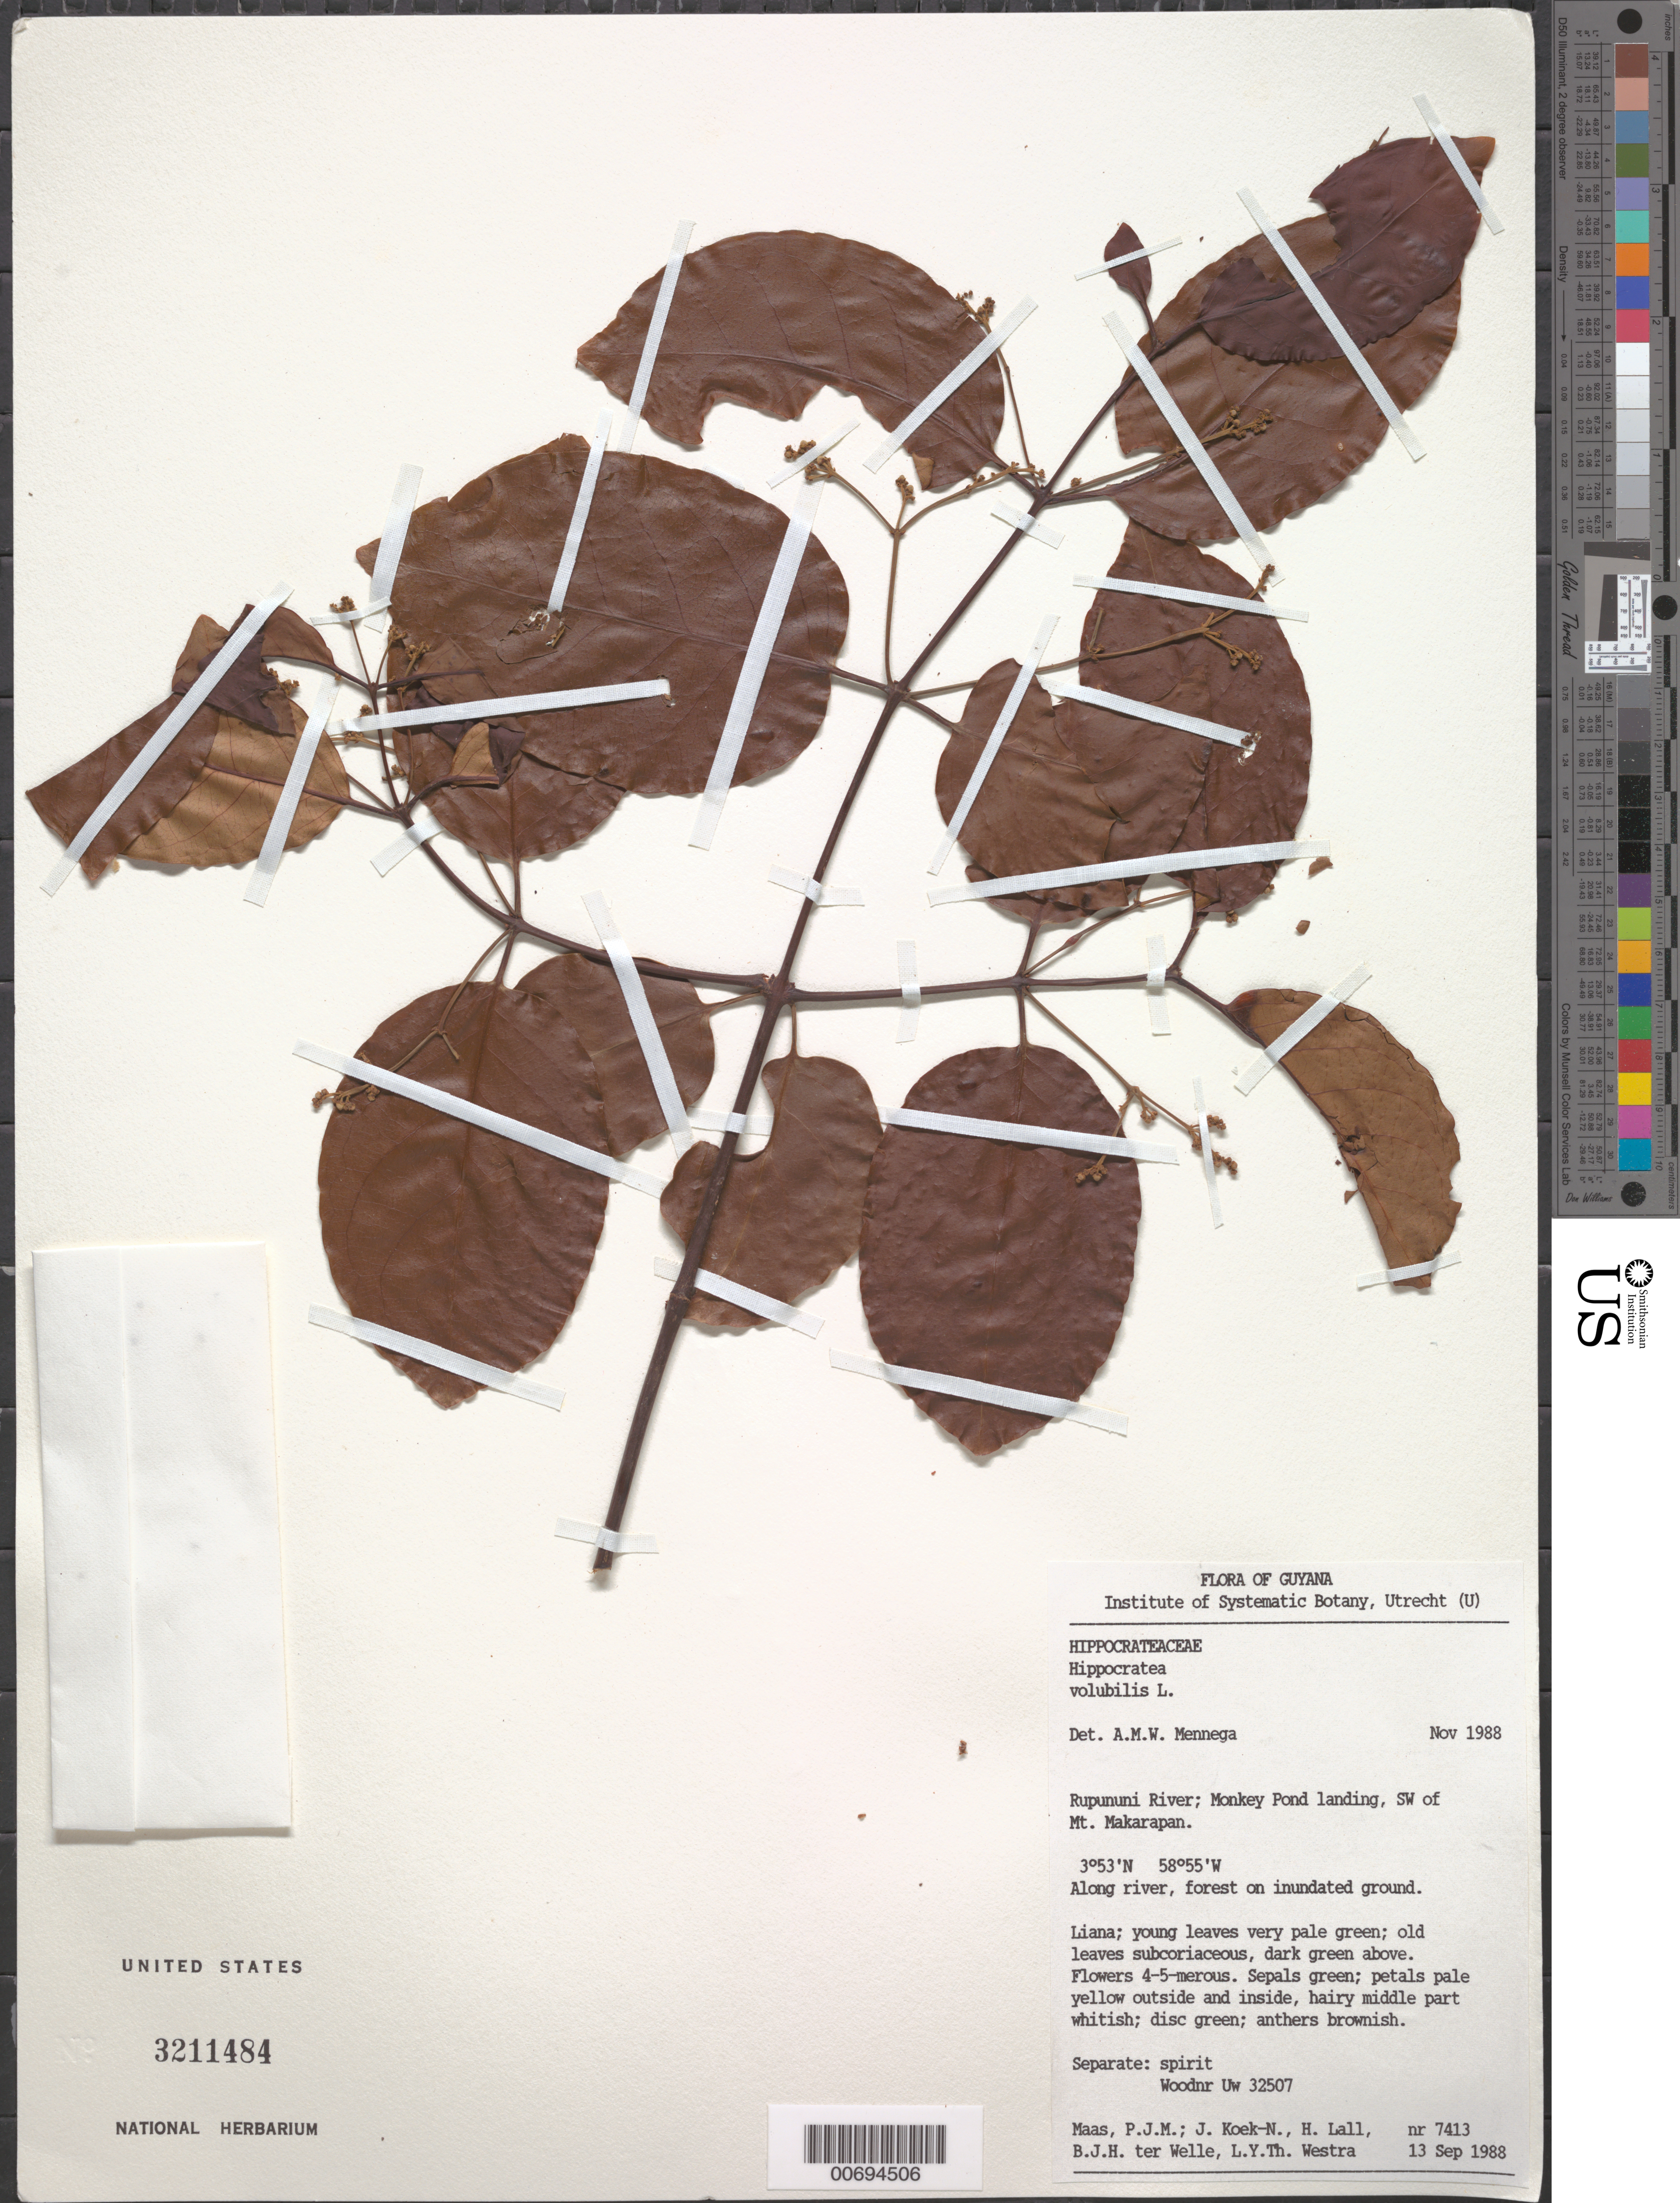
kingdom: Plantae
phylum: Tracheophyta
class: Magnoliopsida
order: Celastrales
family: Celastraceae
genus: Hippocratea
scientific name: Hippocratea volubilis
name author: L.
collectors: P. Maas, J. Koek-Noorman, H. Lall, B. Welle & L. Y. T. Westra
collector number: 7413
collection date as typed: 13-Sep-88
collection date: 1988-09-13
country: Guyana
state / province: U. Takutu-U. Essequibo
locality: Rupununi River, Monkey Pond landing, SW of Mt. Makarapan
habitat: Along river, forest on inundated ground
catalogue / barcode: US 3211484